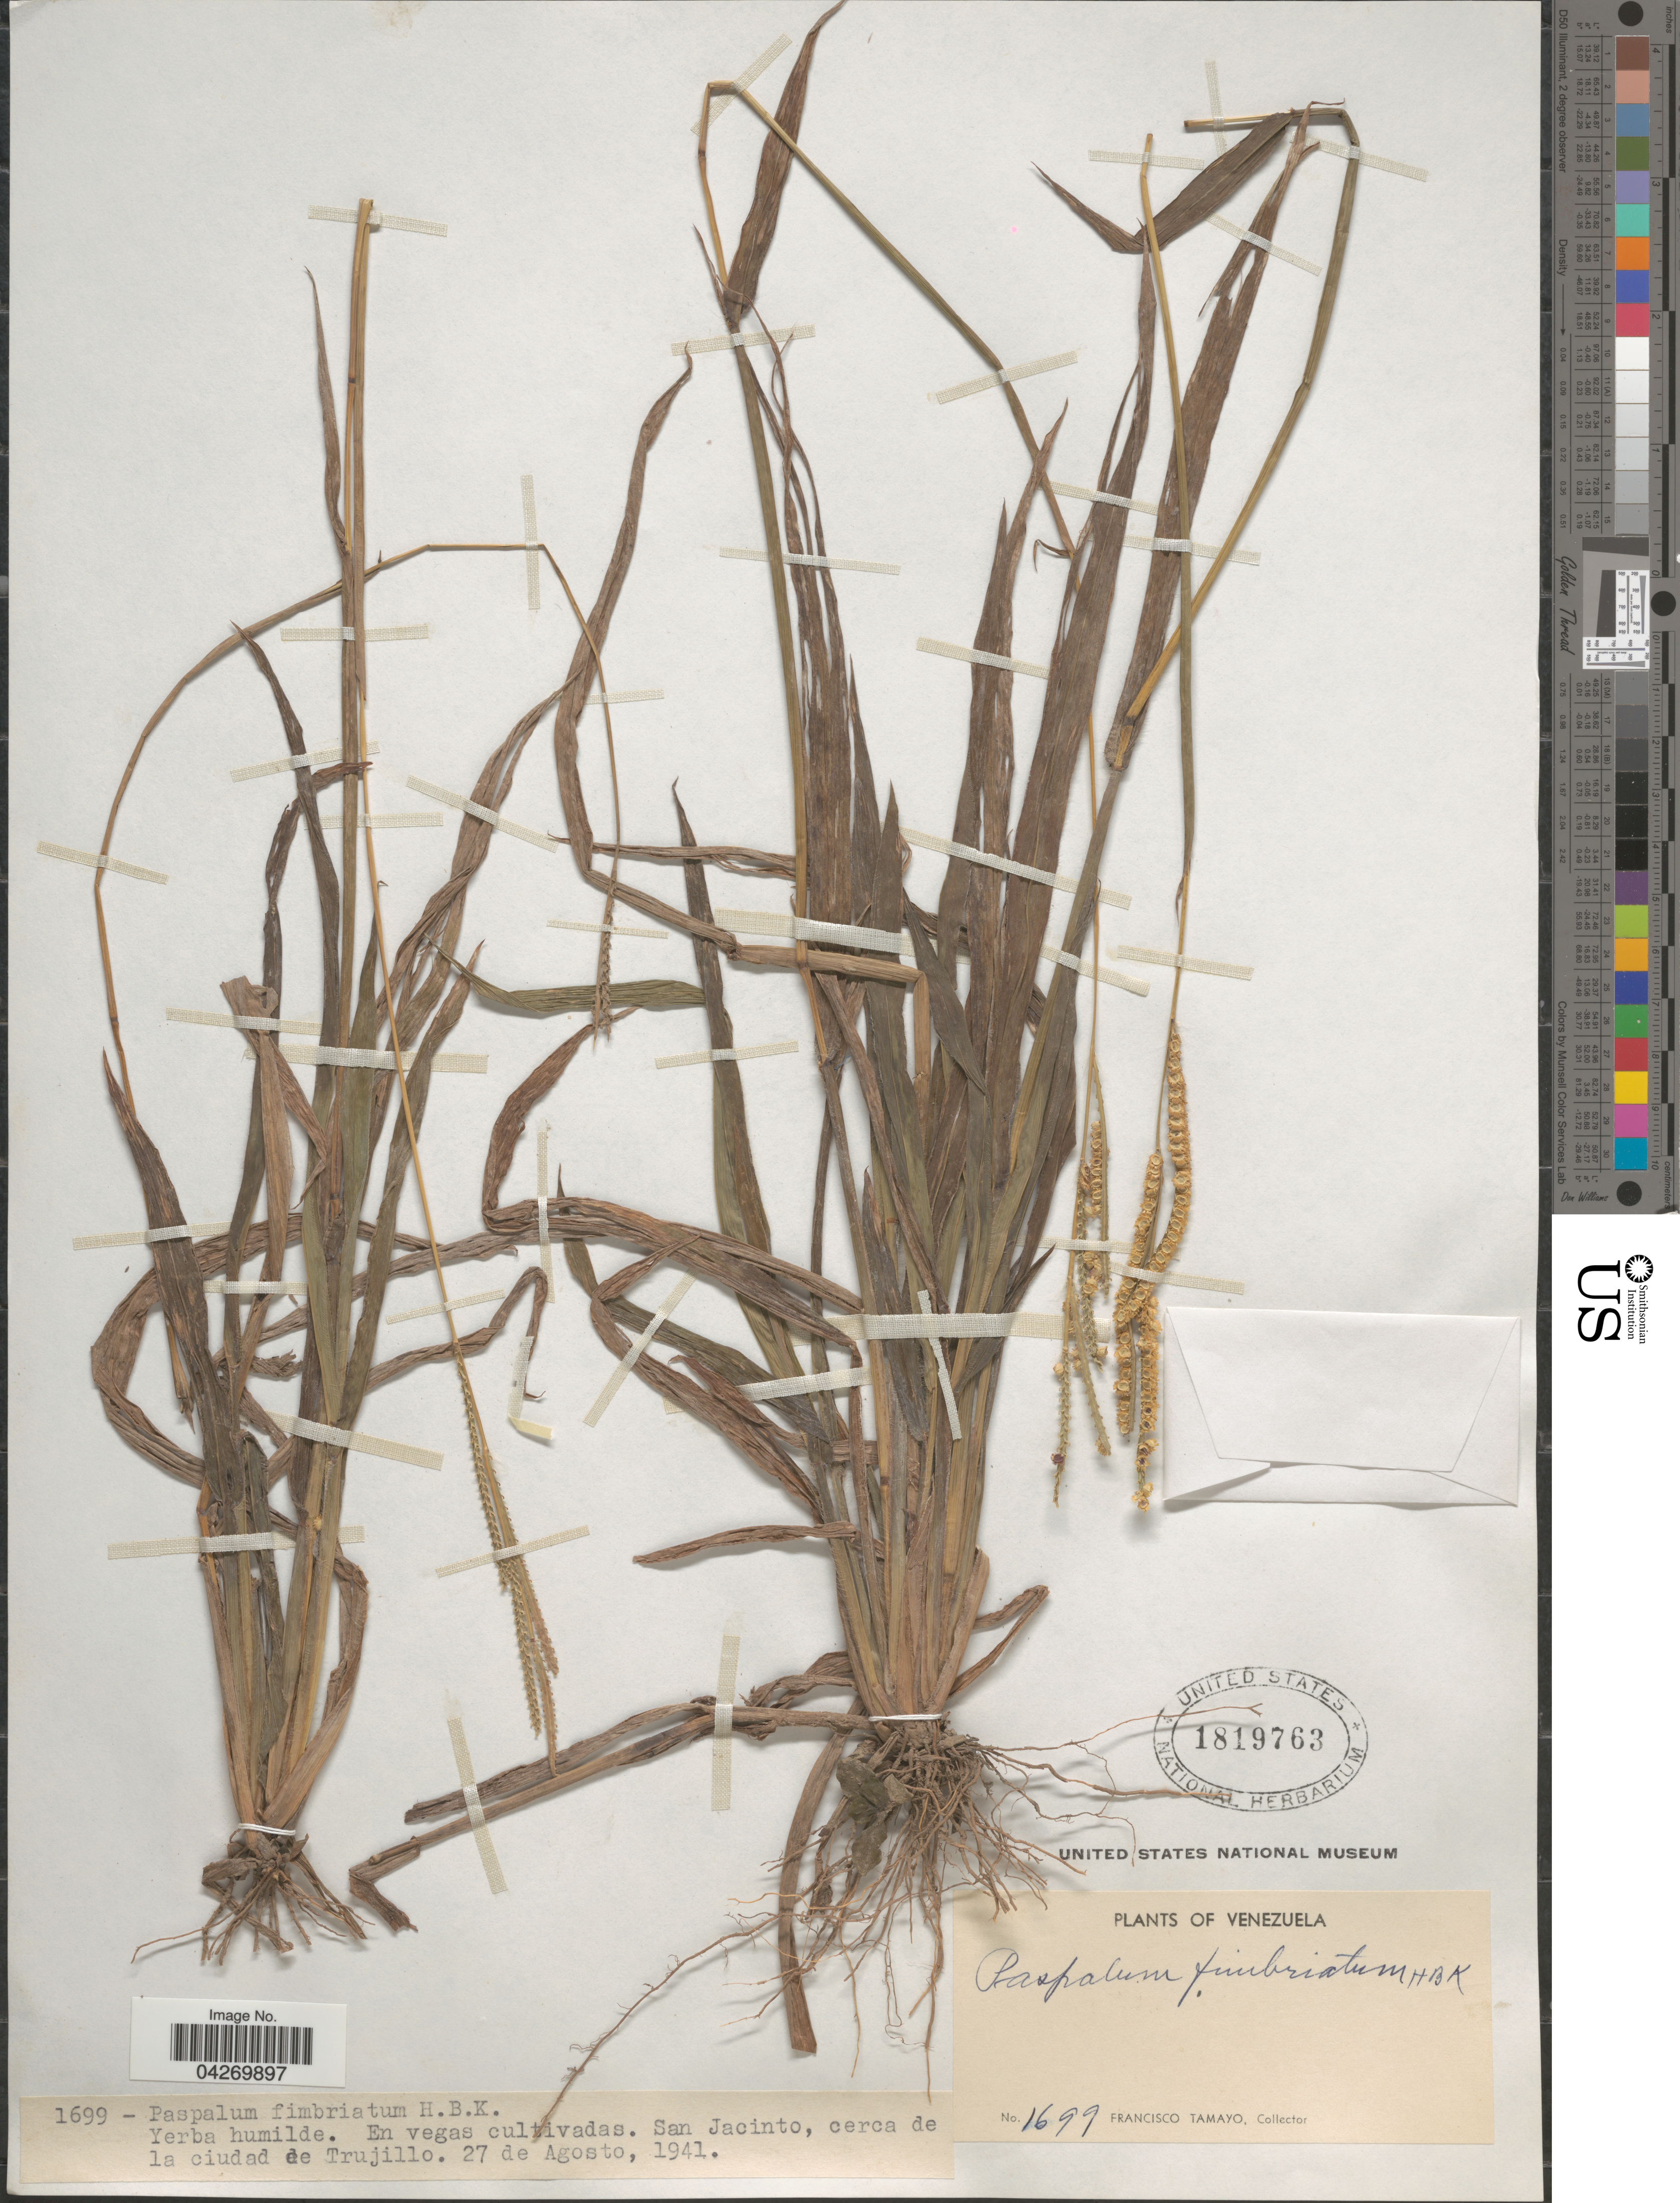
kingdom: Plantae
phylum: Tracheophyta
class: Liliopsida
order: Poales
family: Poaceae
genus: Paspalum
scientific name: Paspalum fimbriatum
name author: Kunth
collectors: F. Tamayo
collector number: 1699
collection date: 1941-08-27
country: Venezuela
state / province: Trujillo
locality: En vegas cultivadas. San Jacinto, cerca de la ciudad de Trujillo.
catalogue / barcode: US 1819763